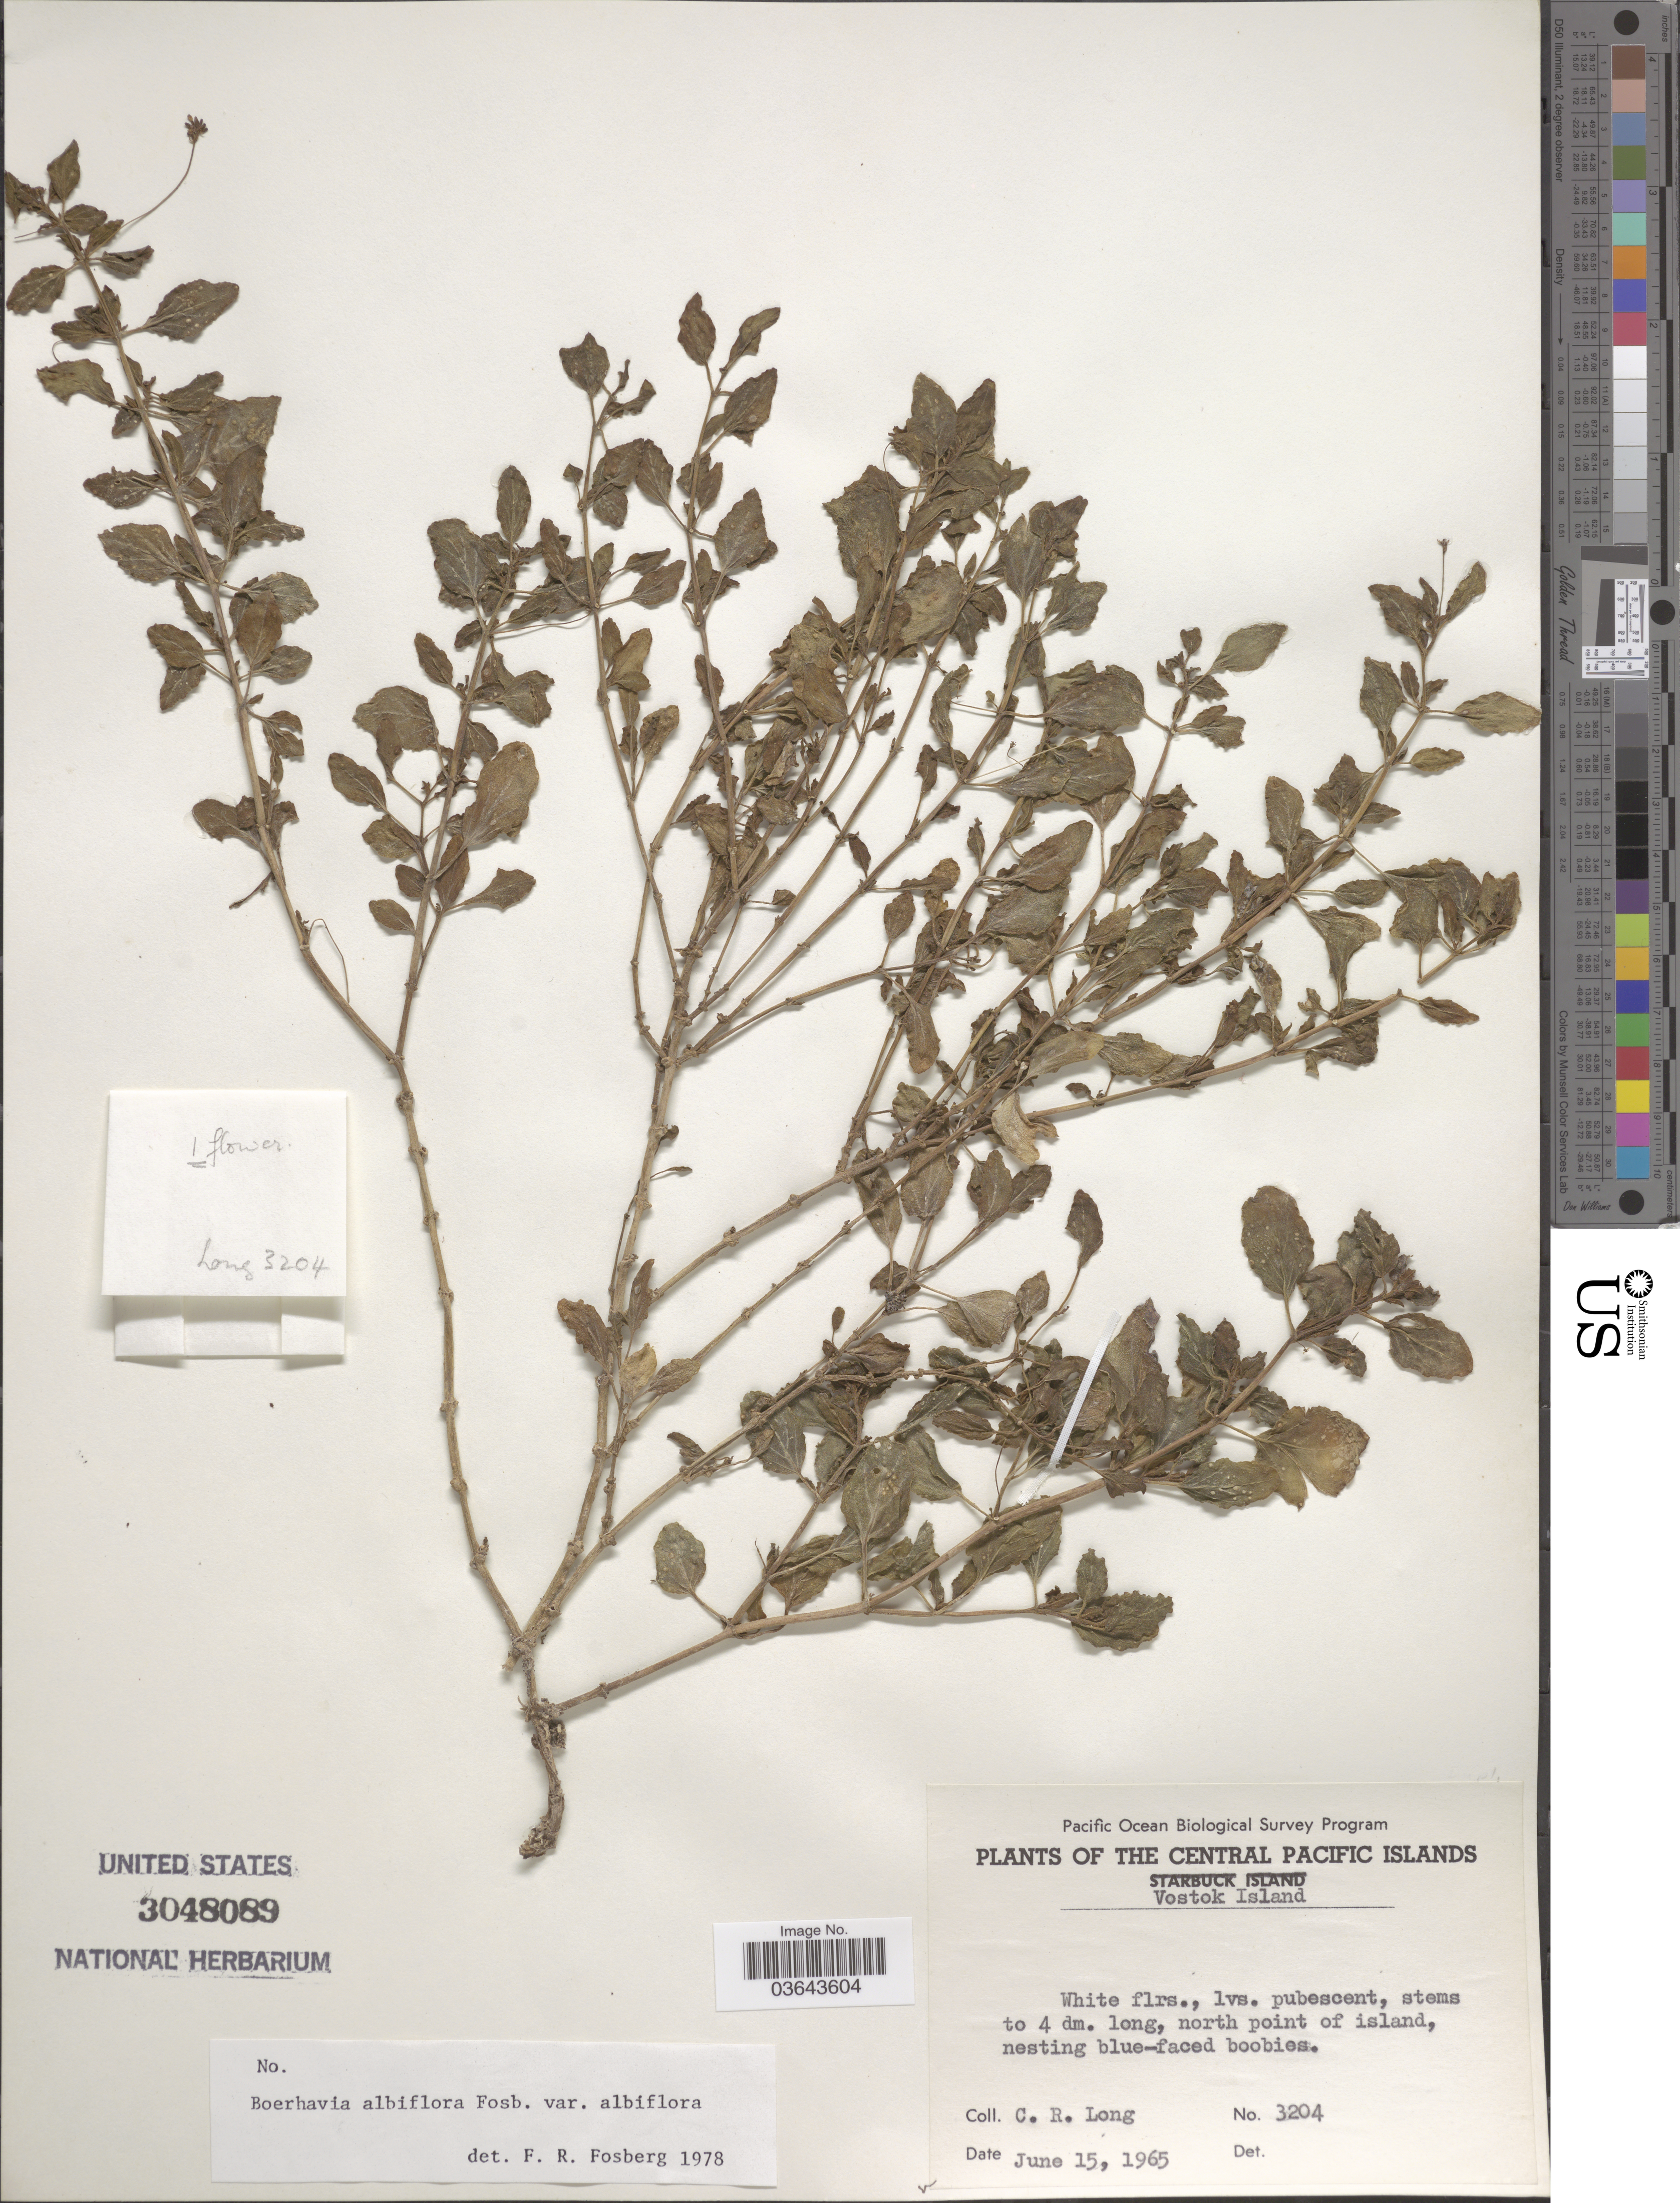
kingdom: Plantae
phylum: Tracheophyta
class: Magnoliopsida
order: Caryophyllales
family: Nyctaginaceae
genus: Boerhavia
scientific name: Boerhavia albiflora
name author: Fosberg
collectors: C. R. Long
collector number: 3204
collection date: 1965-06-15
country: Kiribati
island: Vostok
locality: The Central Pacific Islands. Vostok Island. North point of the island.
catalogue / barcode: US 3048089